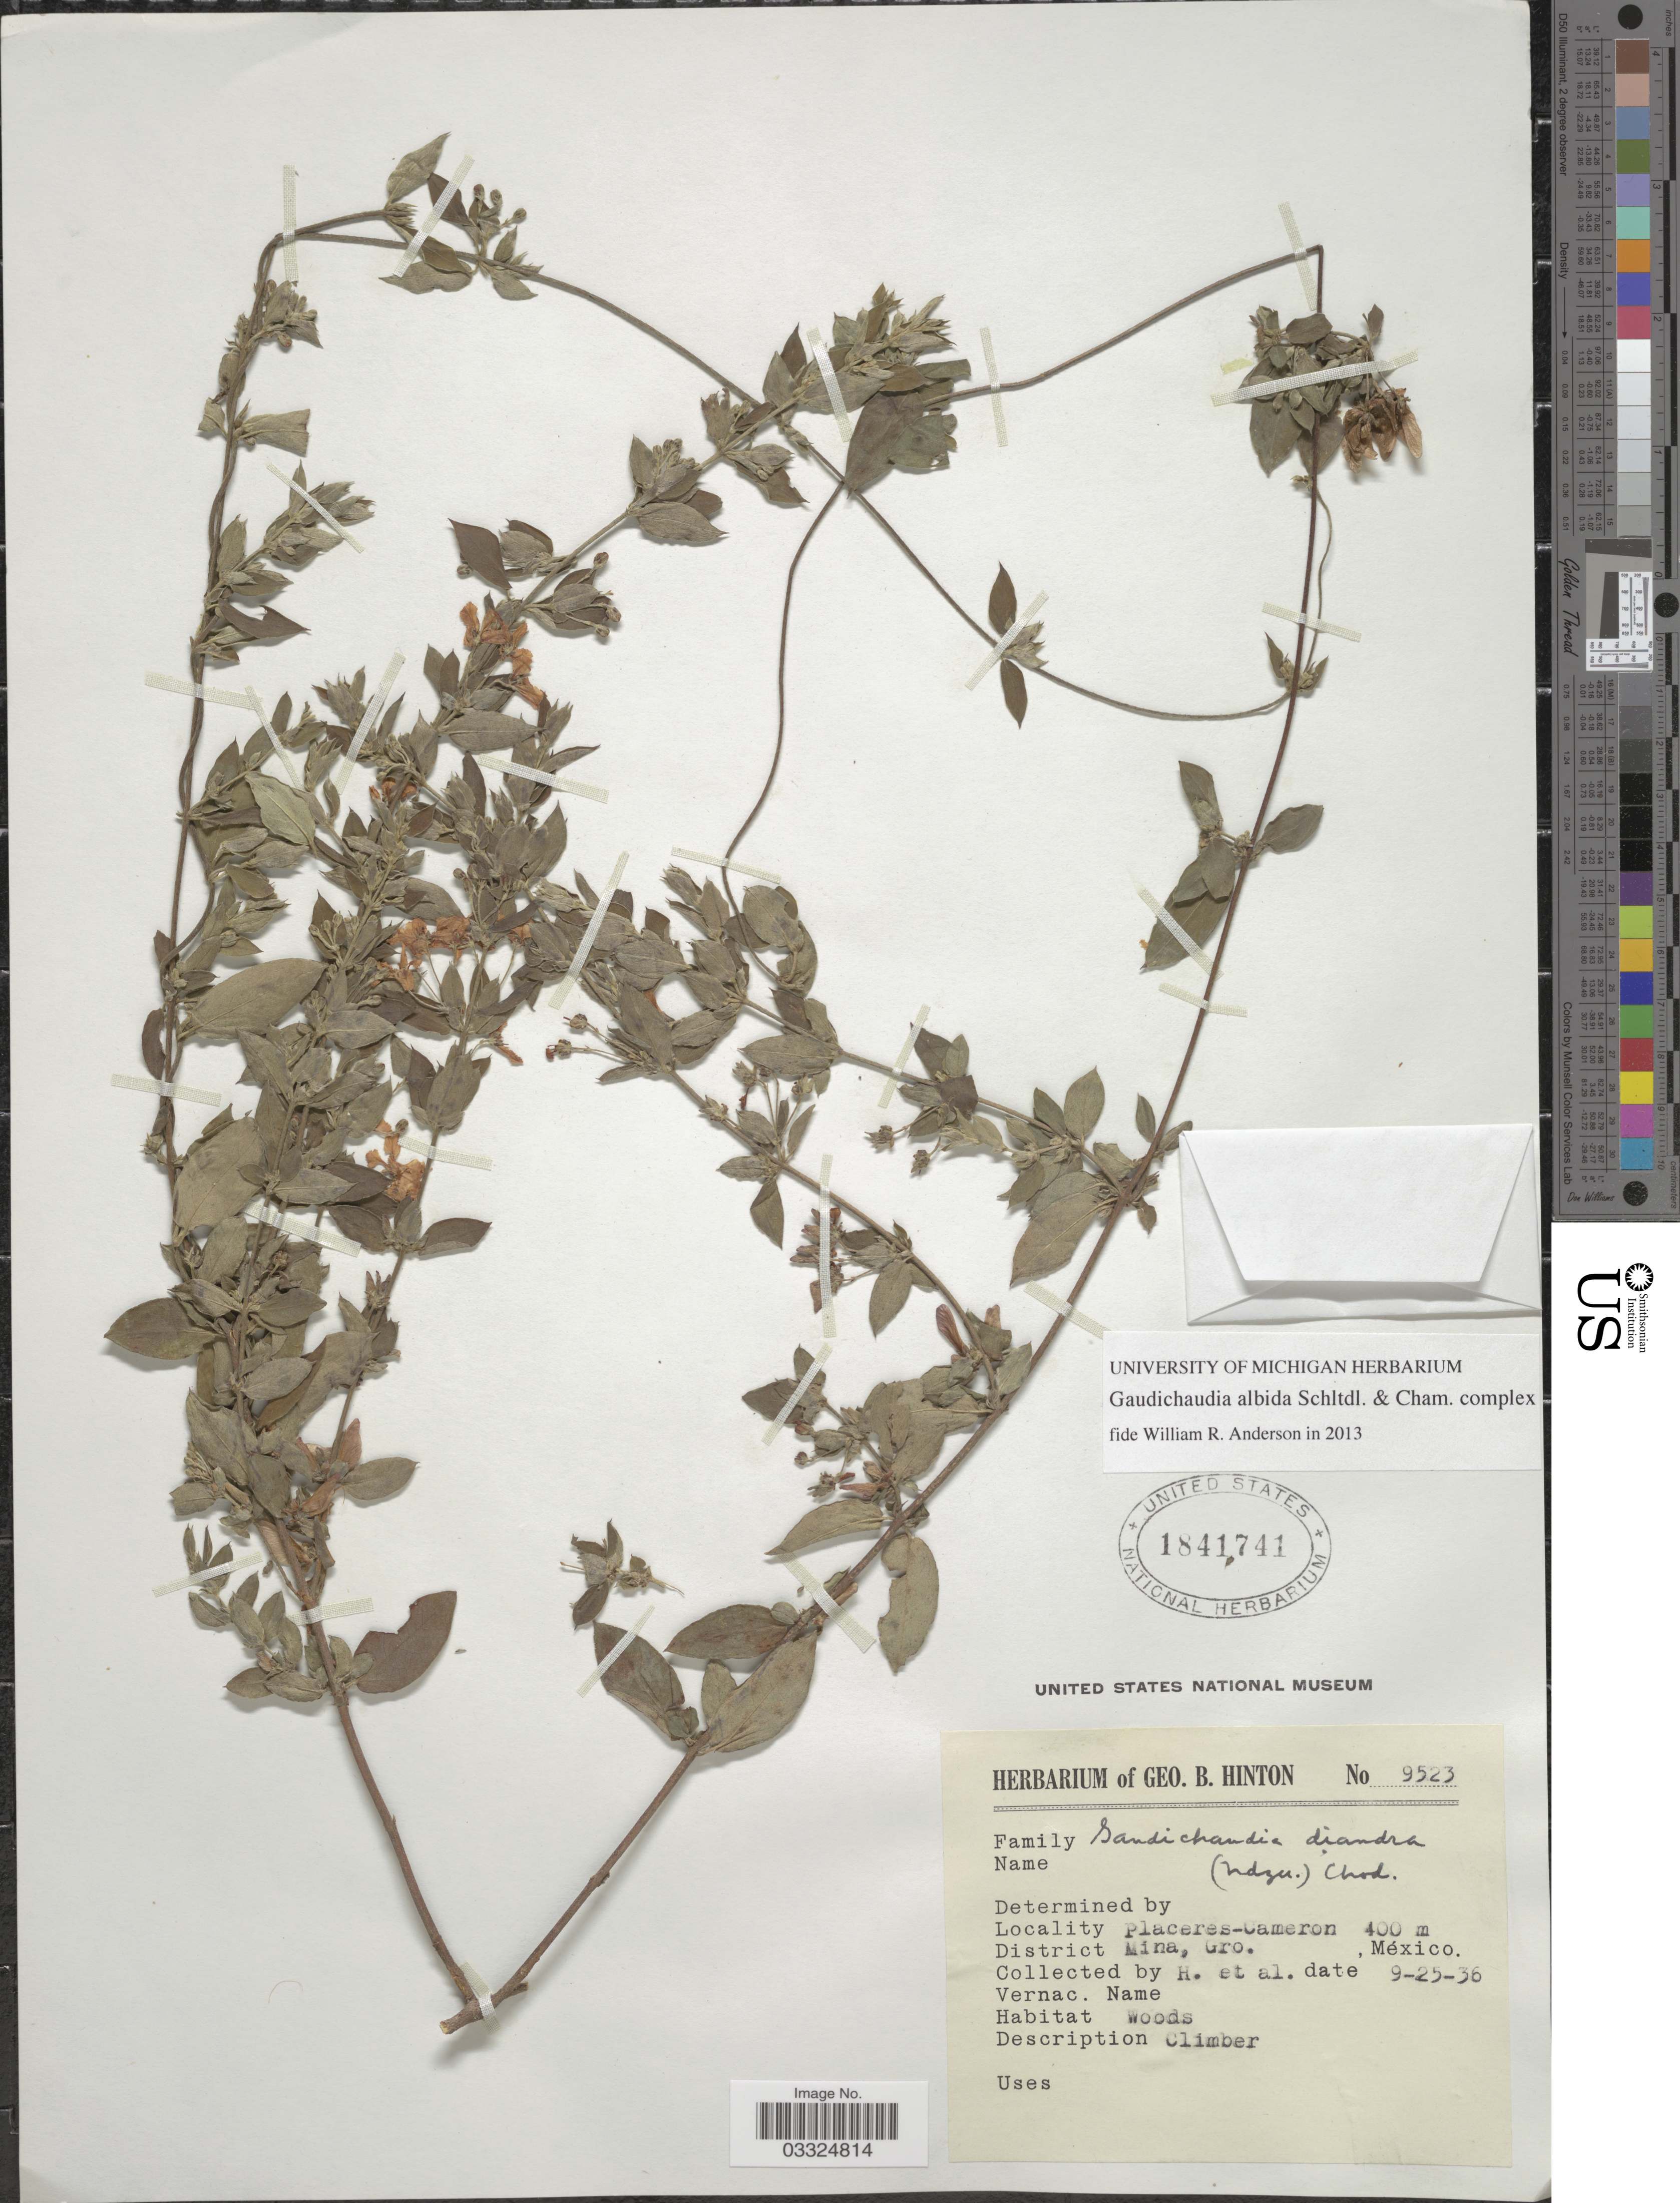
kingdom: Plantae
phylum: Tracheophyta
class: Magnoliopsida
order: Malpighiales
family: Malpighiaceae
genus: Gaudichaudia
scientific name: Gaudichaudia albida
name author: Schltdl. & Cham.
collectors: G. B. Hinton & et al.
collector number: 9523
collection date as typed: Transcribed d/m/y: 25/9/36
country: Mexico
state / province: Guerrero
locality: Placeres-Cameron. District Mina.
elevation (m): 400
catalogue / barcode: US 1841741